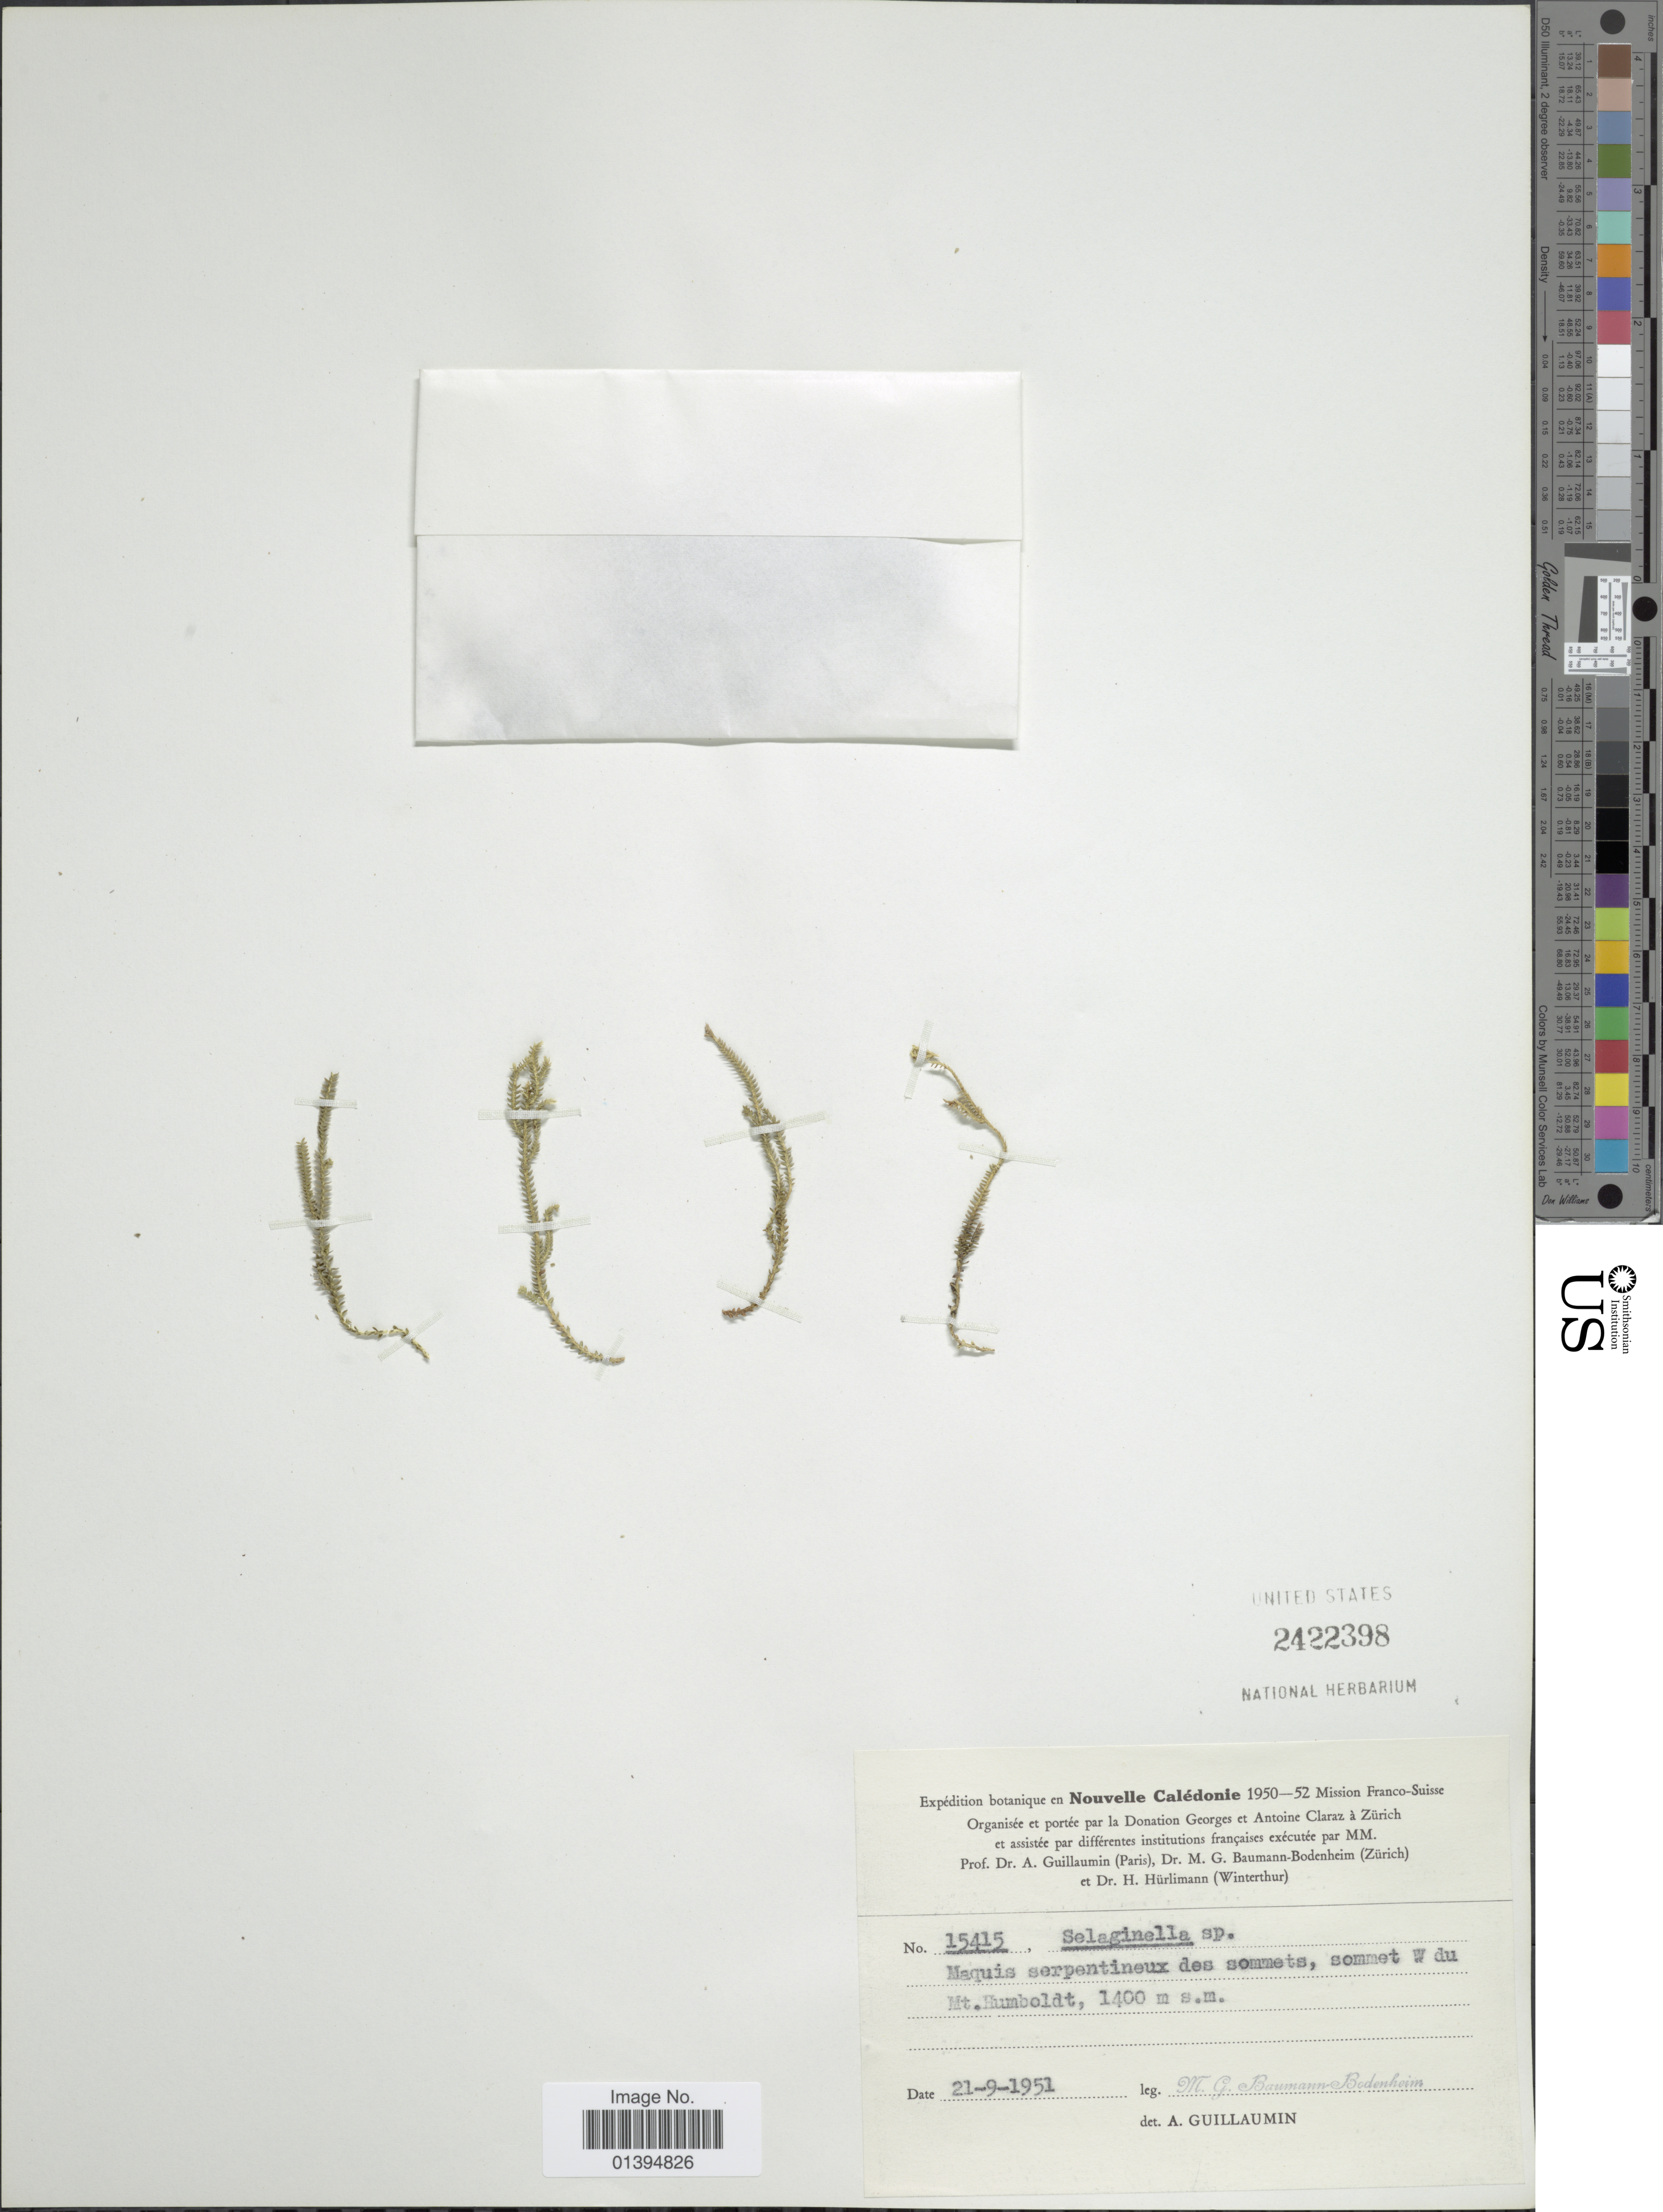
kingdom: Plantae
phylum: Tracheophyta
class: Lycopodiopsida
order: Selaginellales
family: Selaginellaceae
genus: Selaginella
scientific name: Selaginella sp.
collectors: M. G. Baumann-Bodenheim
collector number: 15415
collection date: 1951-09-21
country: New Caledonia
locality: Sommet W du Mt. Humboldt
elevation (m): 1400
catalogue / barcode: US 2422398